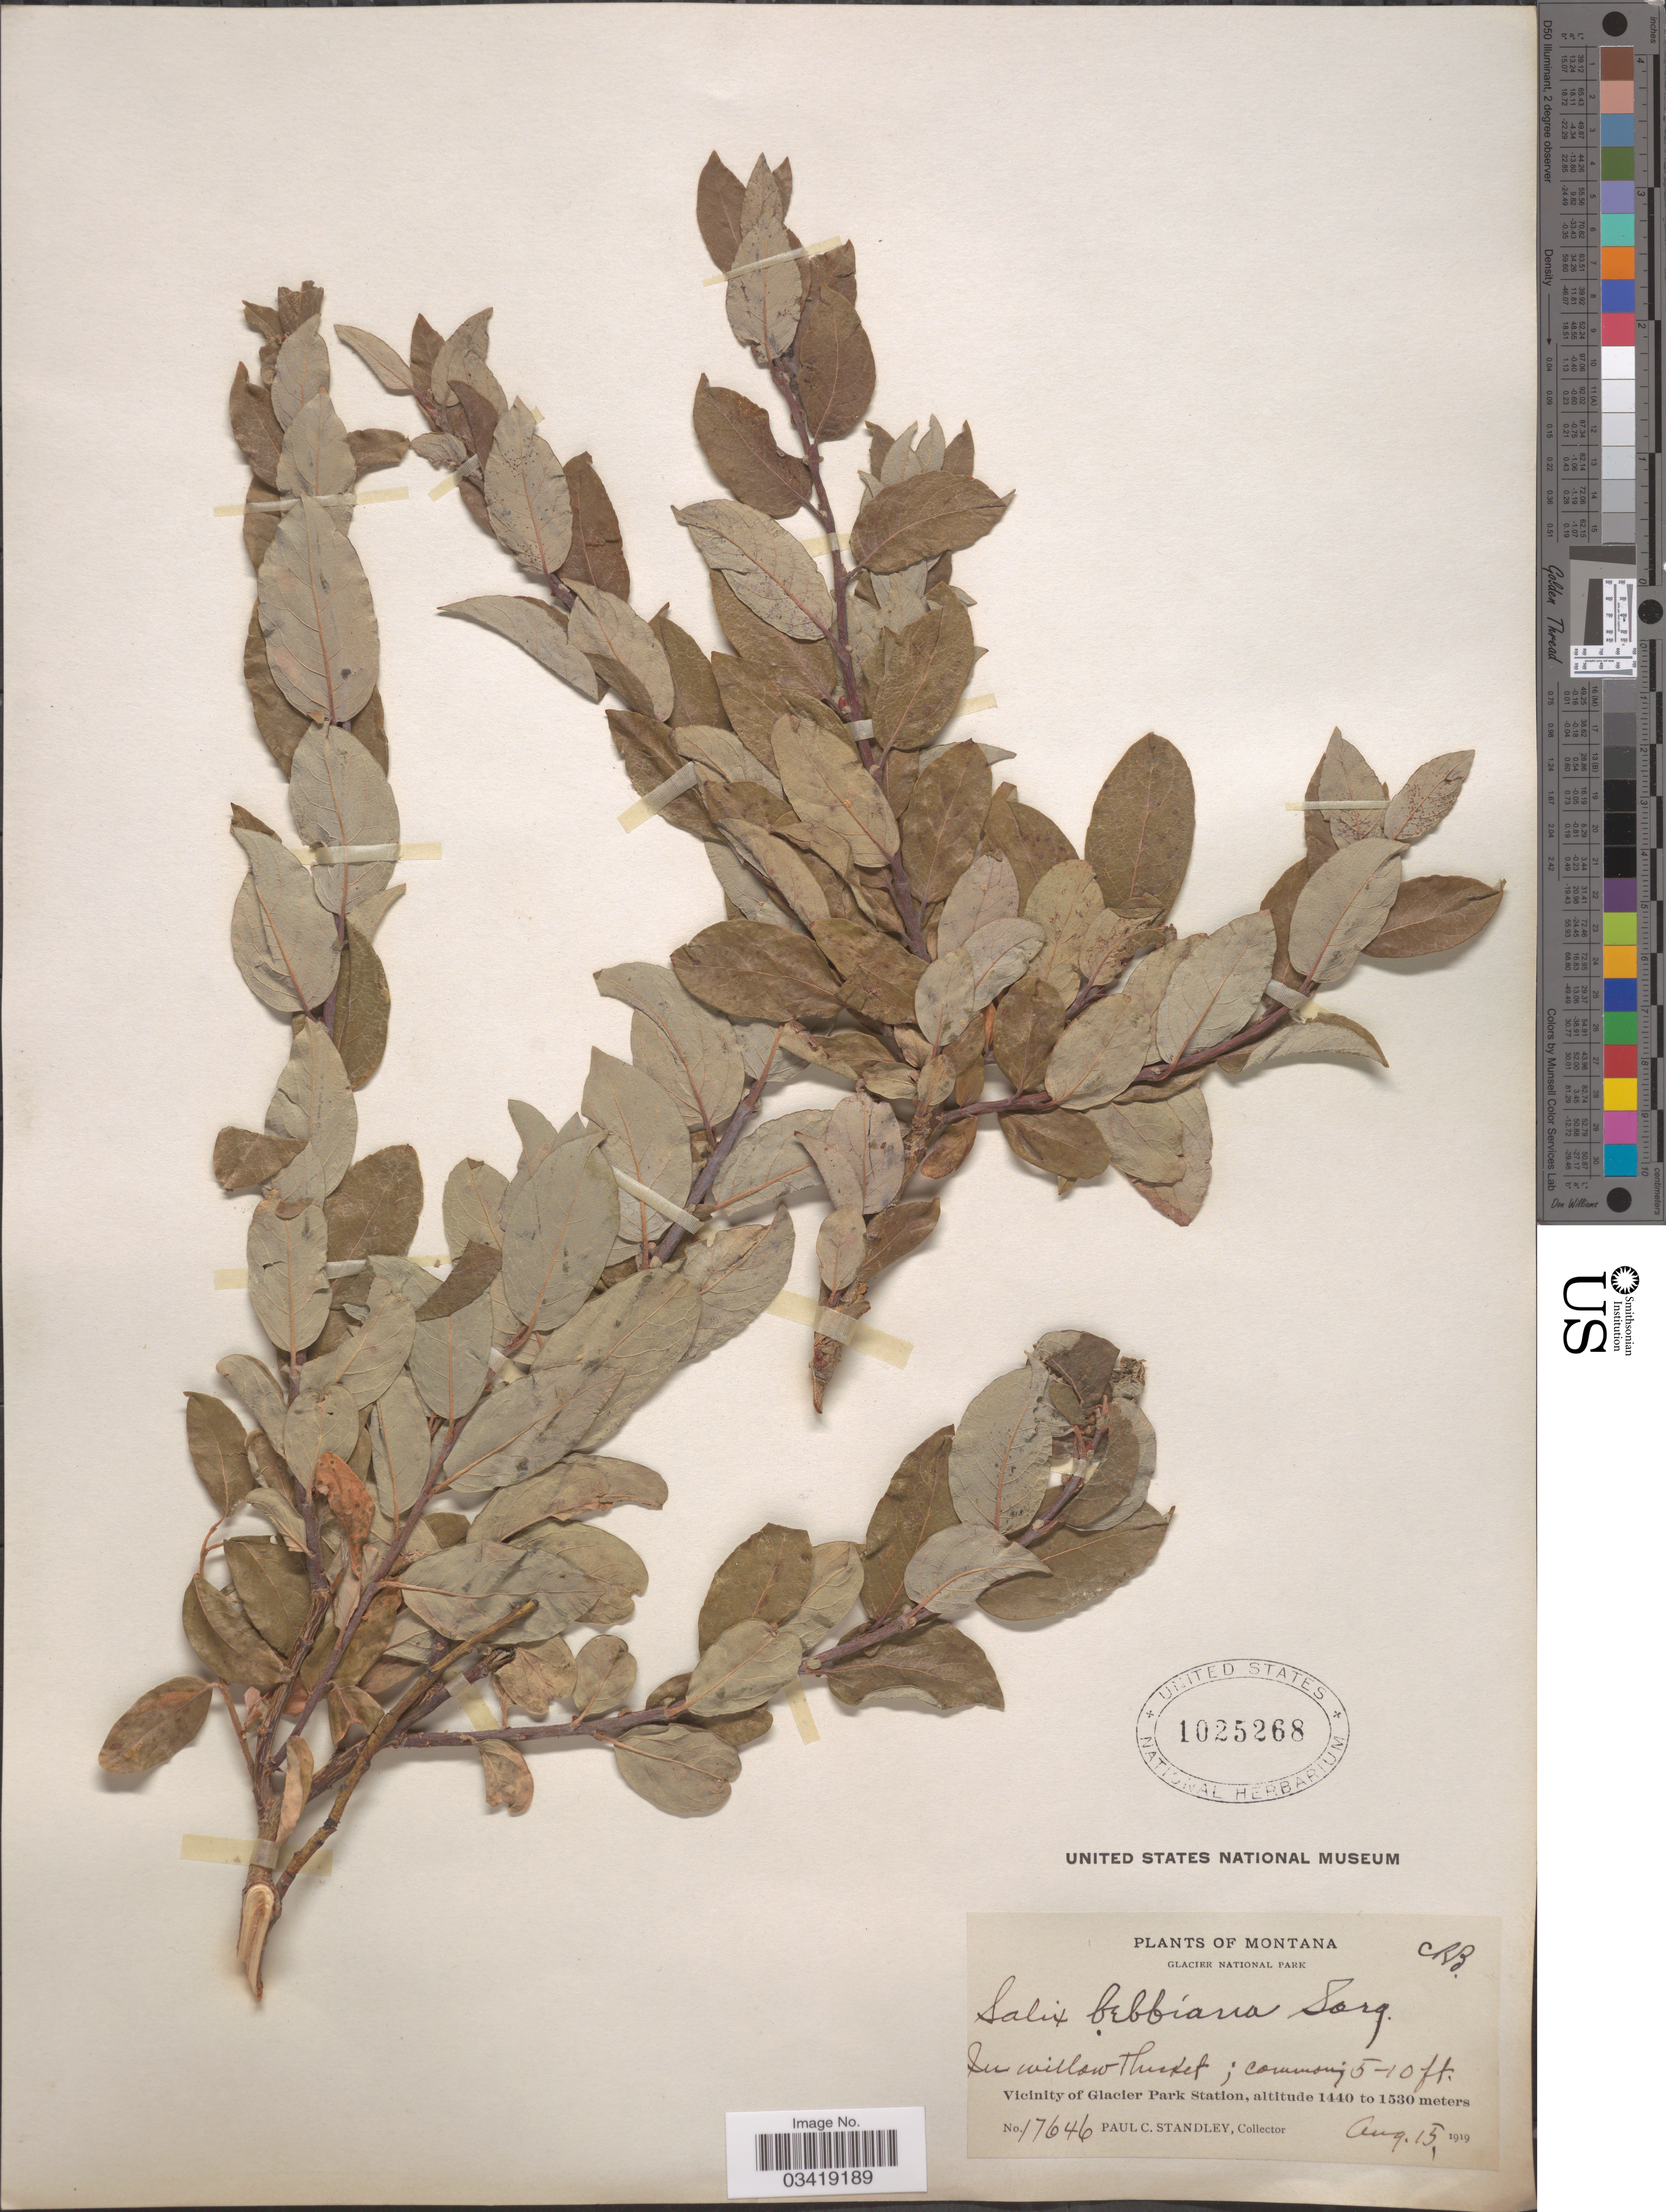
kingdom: Plantae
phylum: Tracheophyta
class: Magnoliopsida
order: Malpighiales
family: Salicaceae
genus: Salix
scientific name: Salix bebbiana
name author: Sarg.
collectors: P. C. Standley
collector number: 17646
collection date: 1919-08-15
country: United States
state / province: Montana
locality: Glacier National Park. Vicinity of Glacier Park Station.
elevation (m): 1440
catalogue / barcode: US 1025268